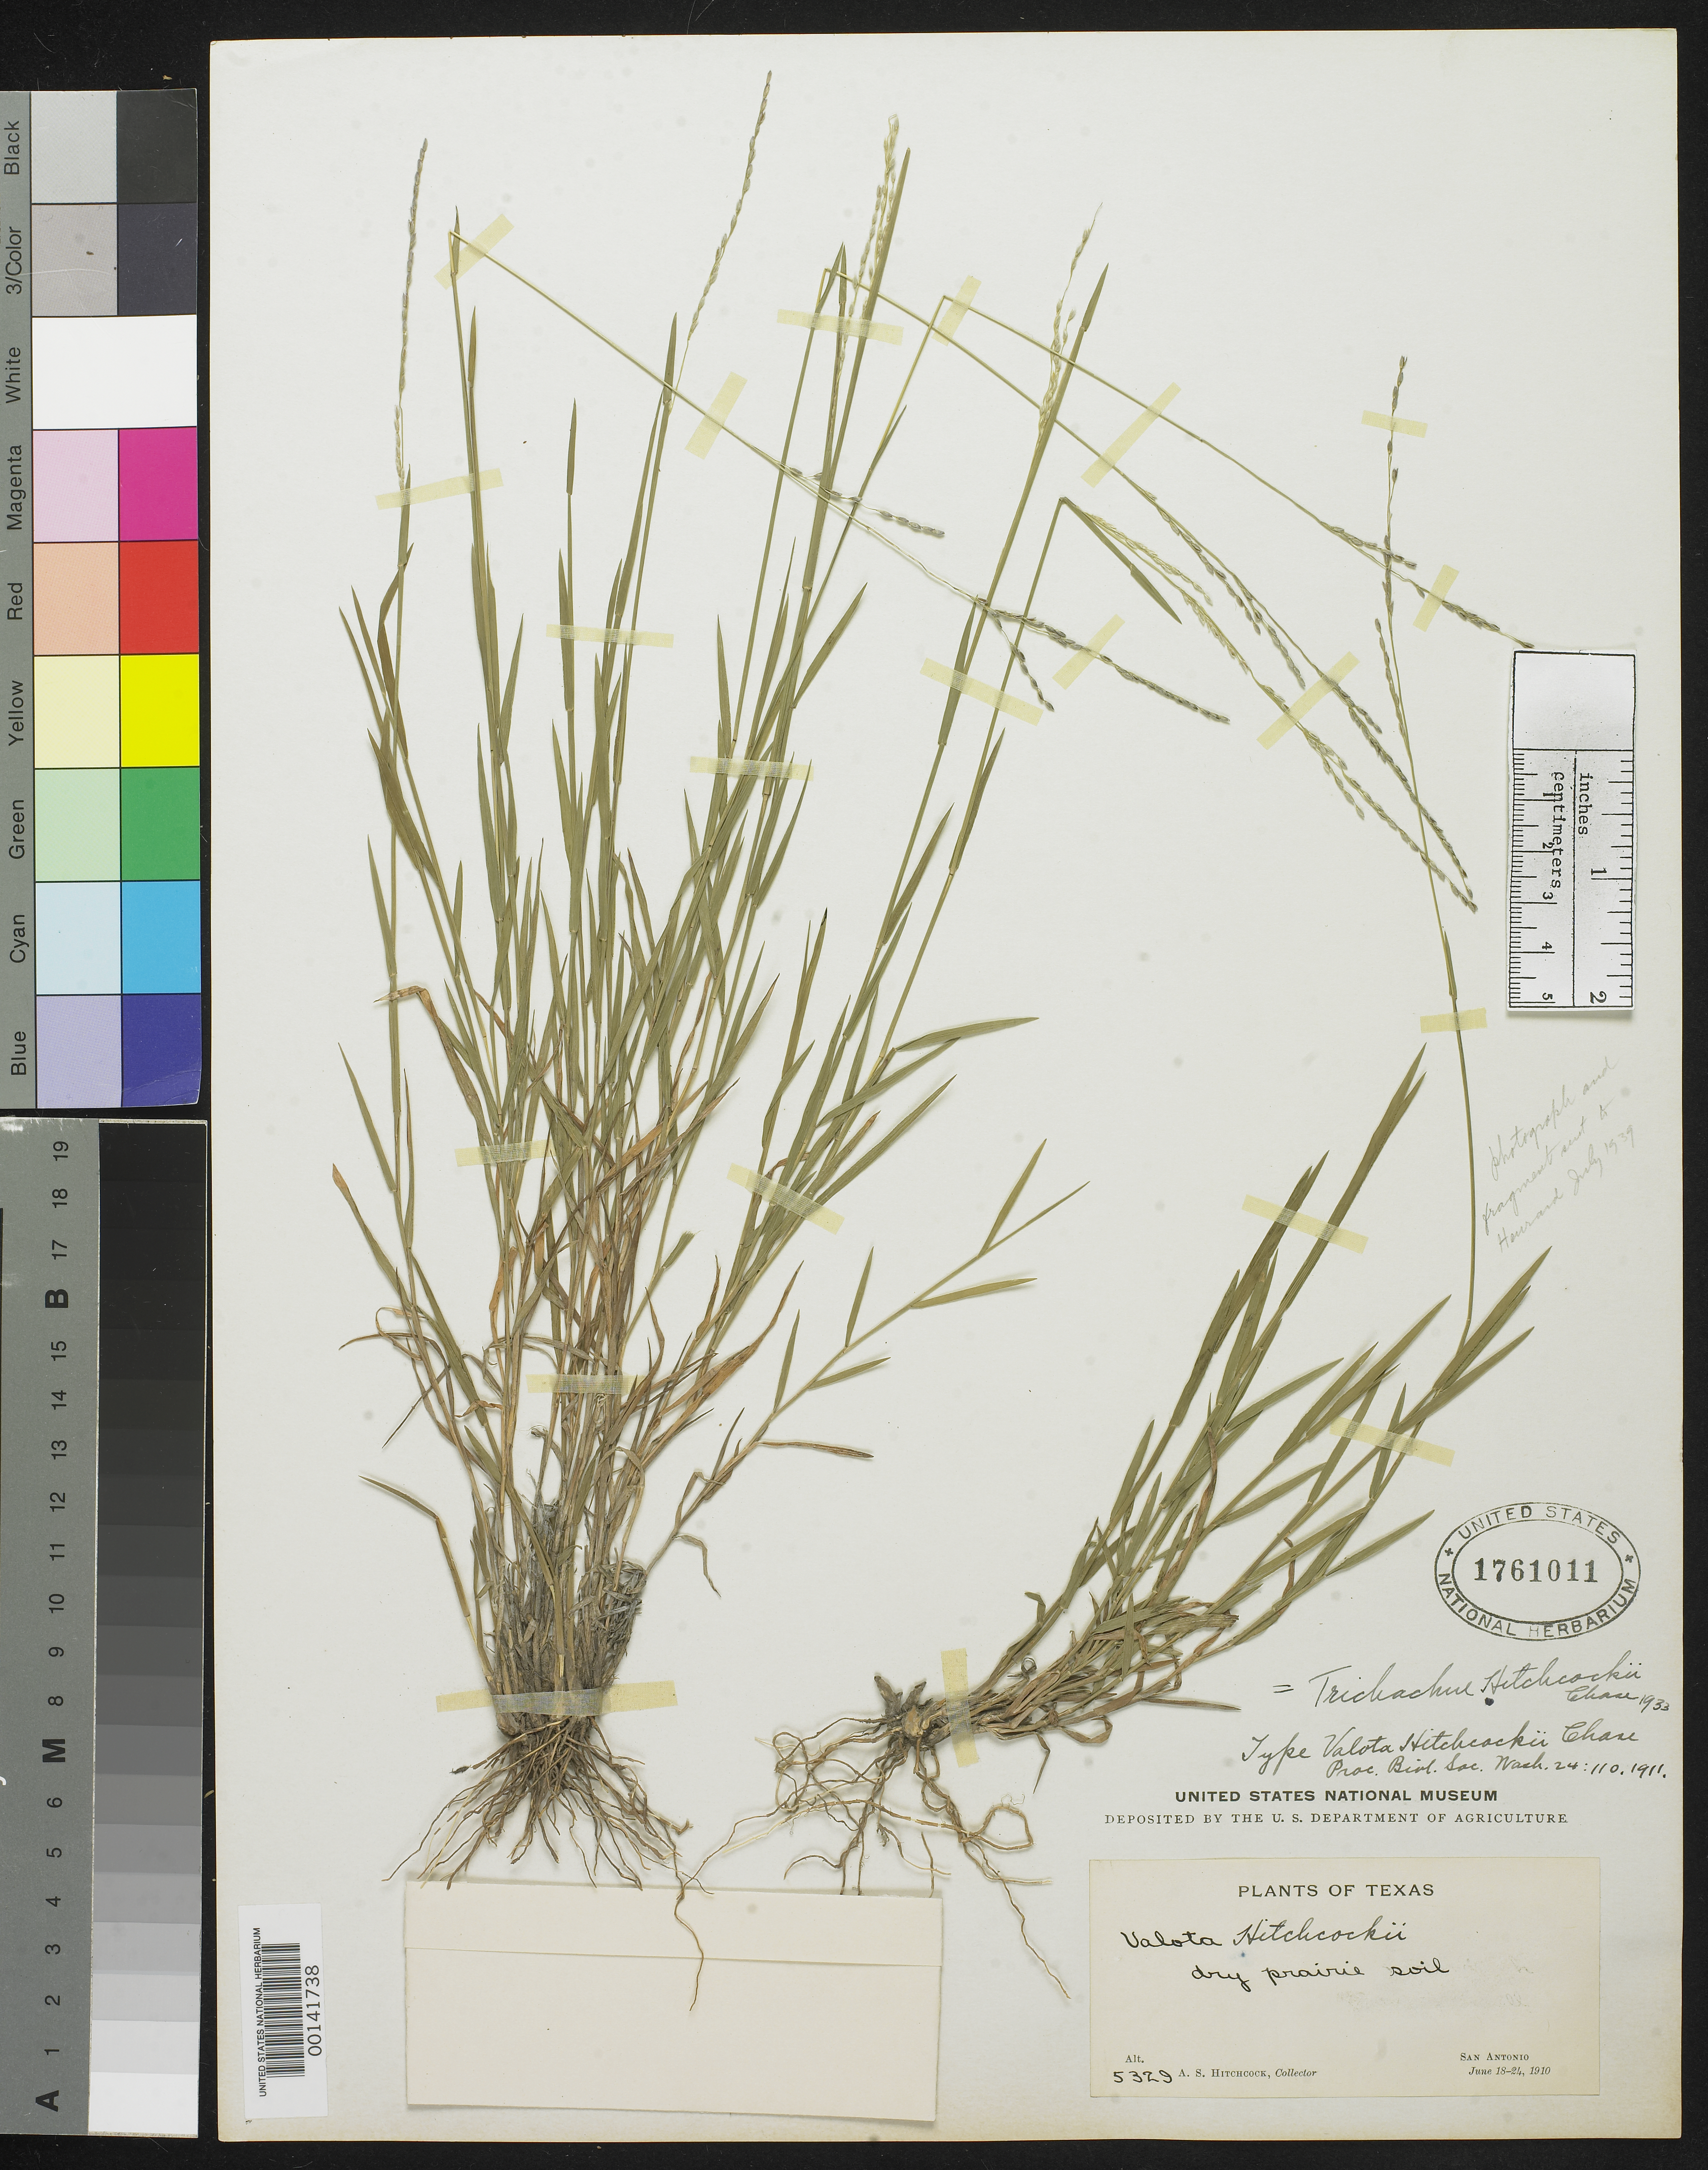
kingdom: Plantae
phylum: Tracheophyta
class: Liliopsida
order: Poales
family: Poaceae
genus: Valota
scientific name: Valota hitchcockii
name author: Chase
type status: Isotype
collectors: A. S. Hitchcock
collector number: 5329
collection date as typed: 24 Jun 1910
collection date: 1910-06-24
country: United States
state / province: Texas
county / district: Bexar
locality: San Antonio.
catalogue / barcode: US 1761011